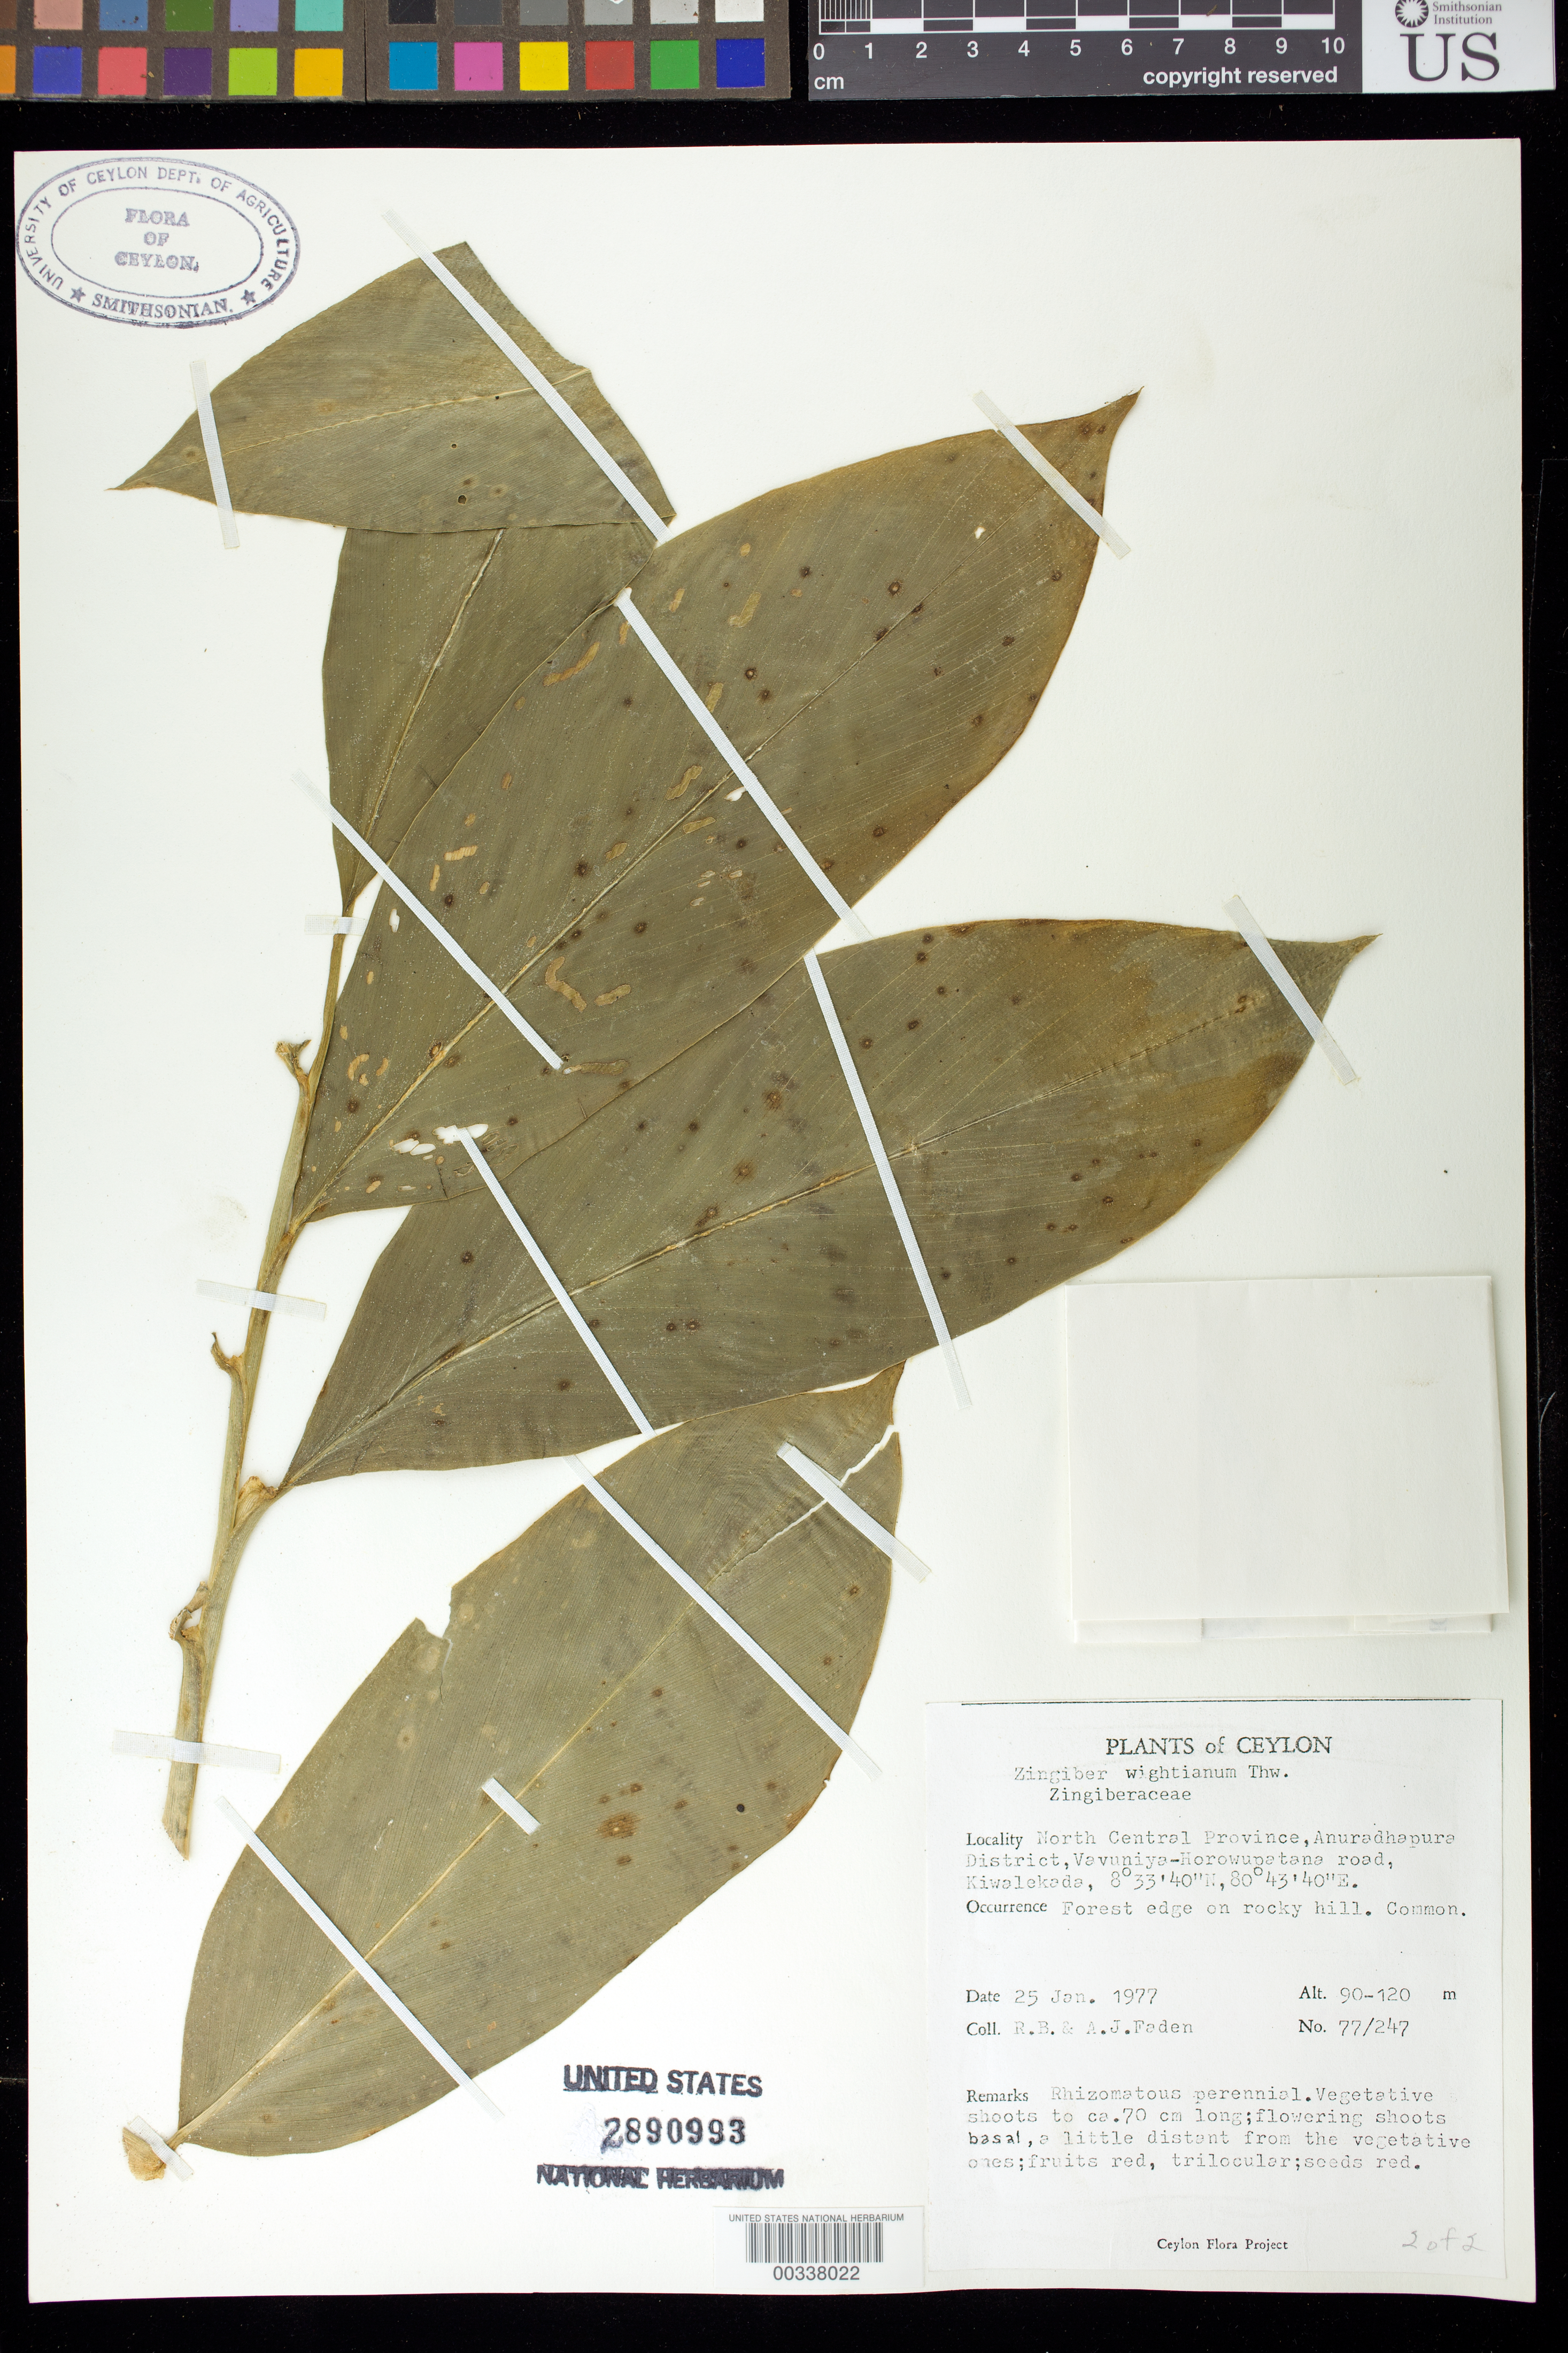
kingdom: Plantae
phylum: Tracheophyta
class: Liliopsida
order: Zingiberales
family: Zingiberaceae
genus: Zingiber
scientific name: Zingiber wightianum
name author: Thwaites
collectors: R. B. Faden & A. J. Faden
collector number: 77/247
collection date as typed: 25 Jan 1977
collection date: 1977-01-25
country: Sri Lanka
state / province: North Central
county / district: Anuradhapura Dist.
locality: Plants of ceylon, vavuniya-horowupatana road, kiwalekada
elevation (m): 90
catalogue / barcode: US 2890993